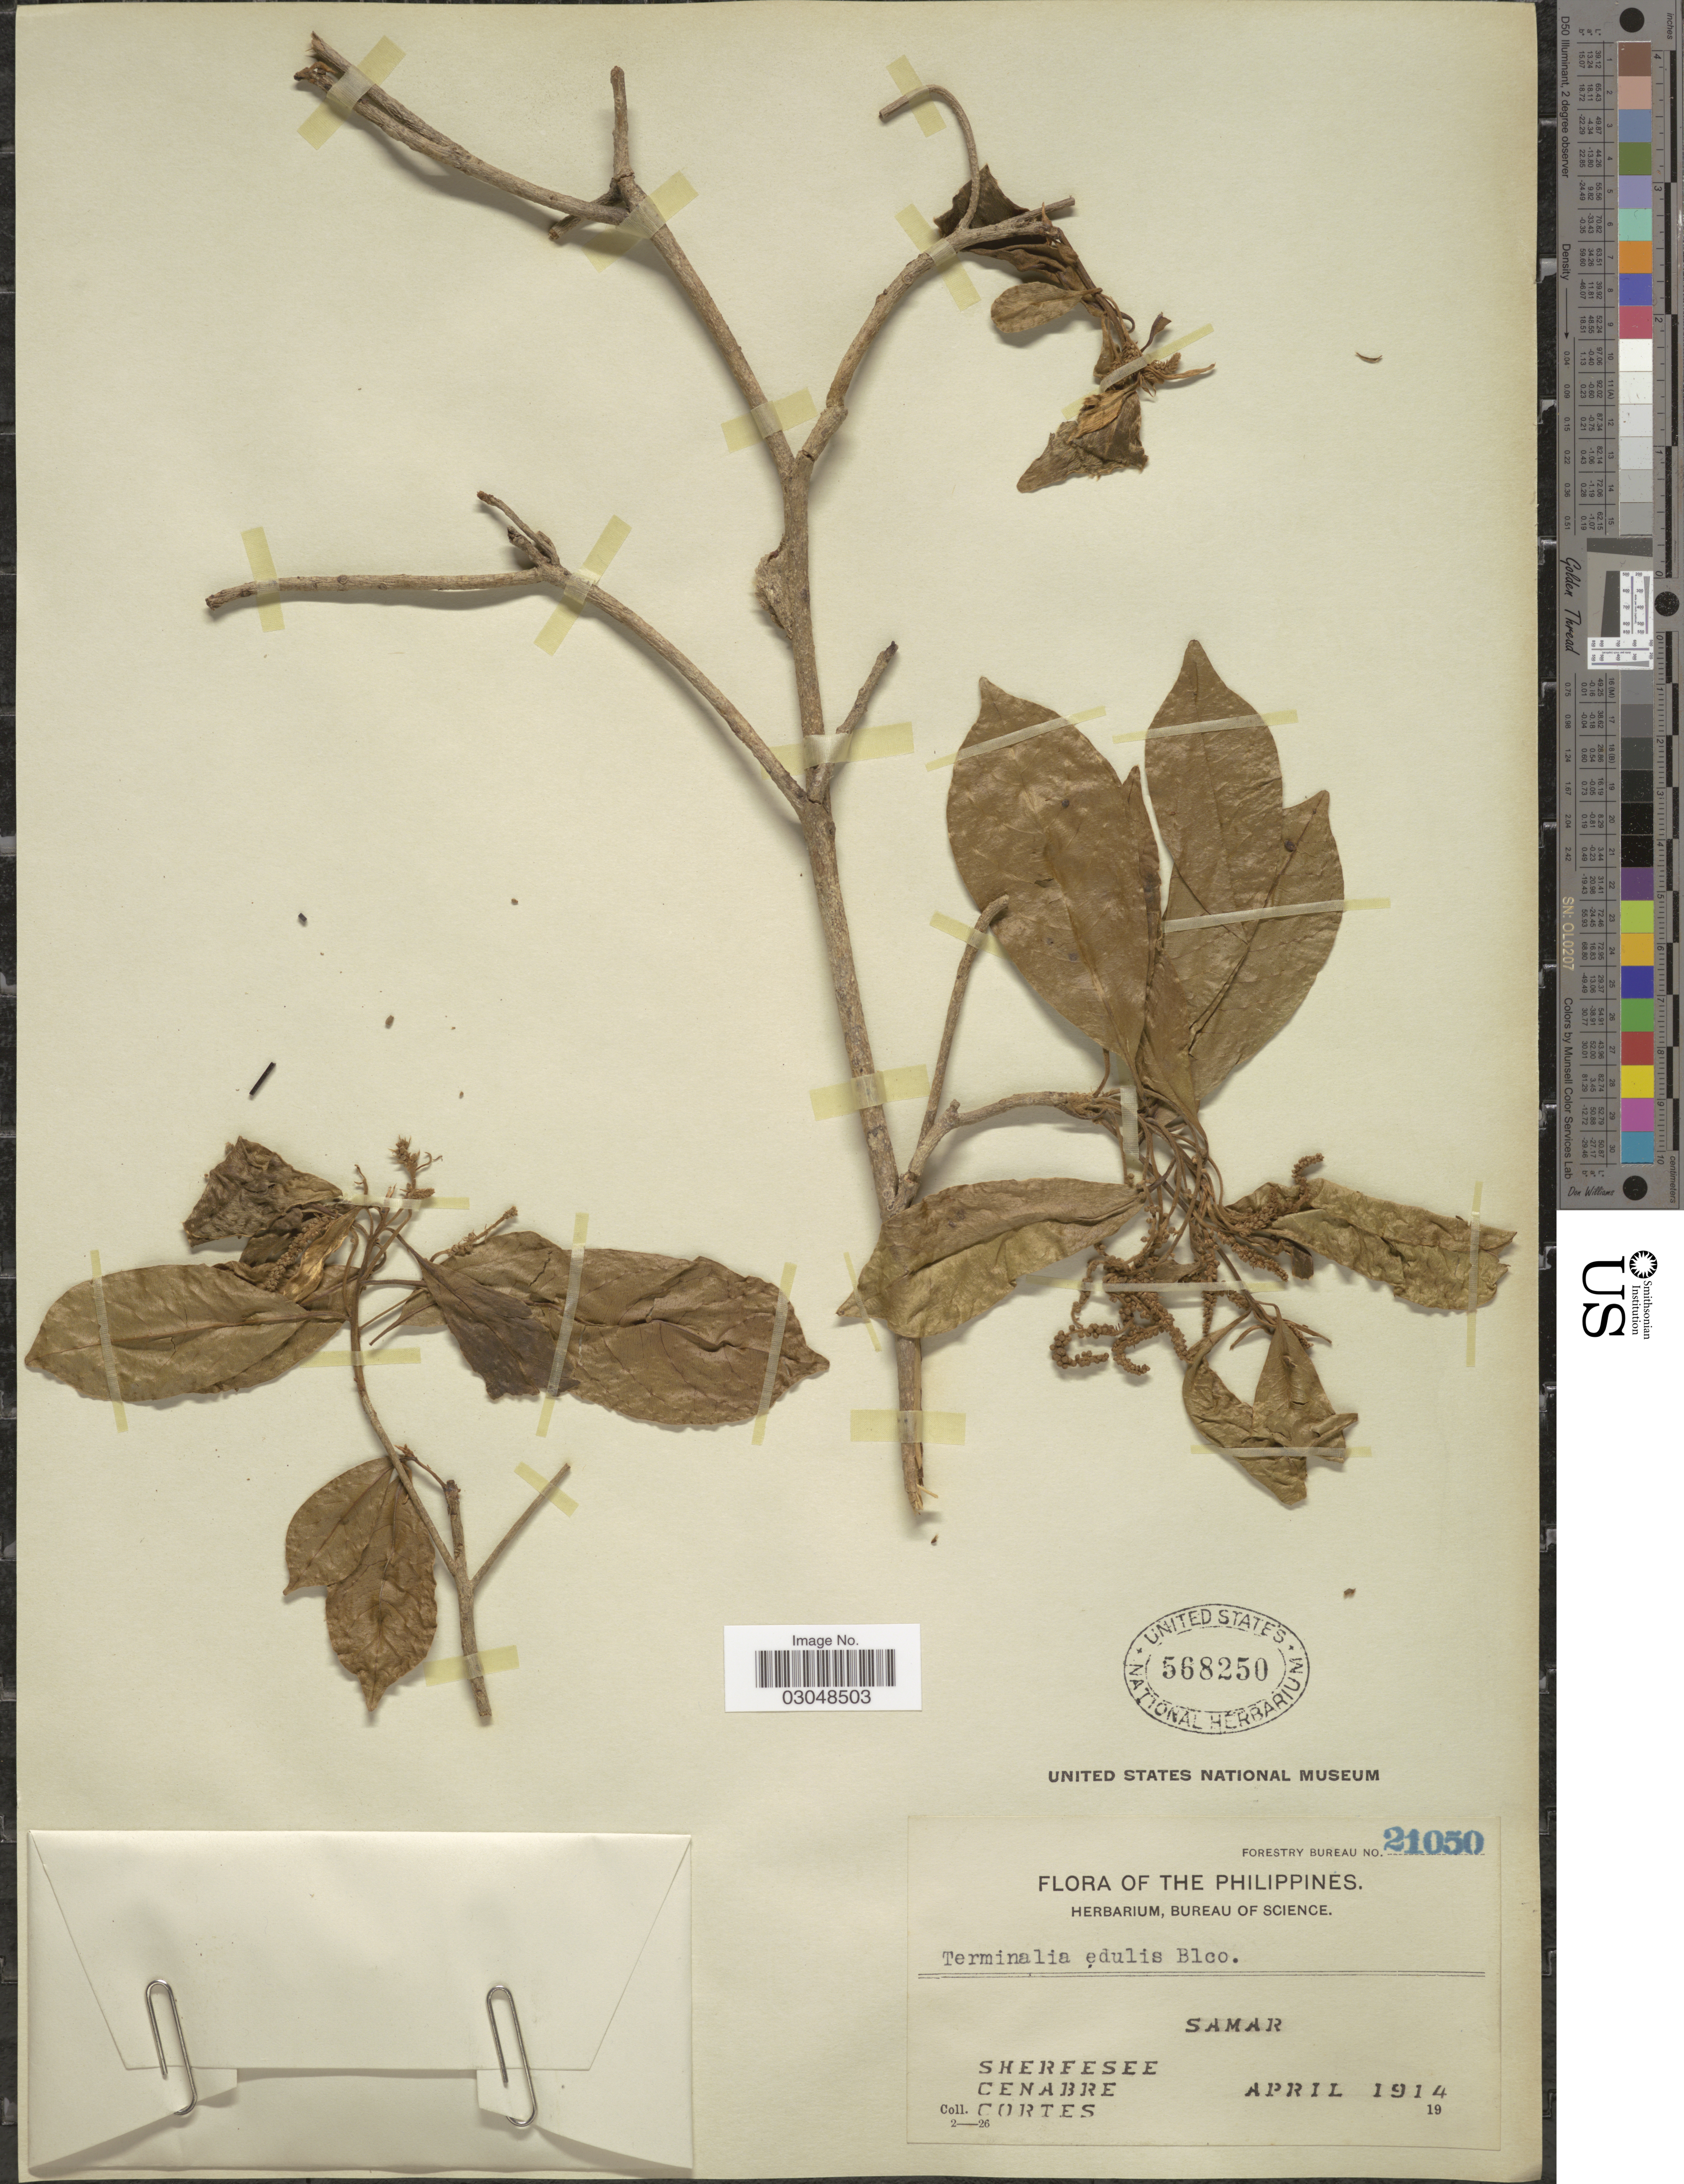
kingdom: Plantae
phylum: Tracheophyta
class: Magnoliopsida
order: Myrtales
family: Combretaceae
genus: Terminalia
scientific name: Terminalia microcarpa subsp. microcarpa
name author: Decne.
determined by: (US) Smithsonian Institution - National Museum of Natural History - Department of Botany (UNITED STATES)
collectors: -. Sherfesee, -. Cenabre & Cortes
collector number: Forestry Bureau 21050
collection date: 1914-04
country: Philippines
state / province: Eastern Visayas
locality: Samar.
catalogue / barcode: US 568250